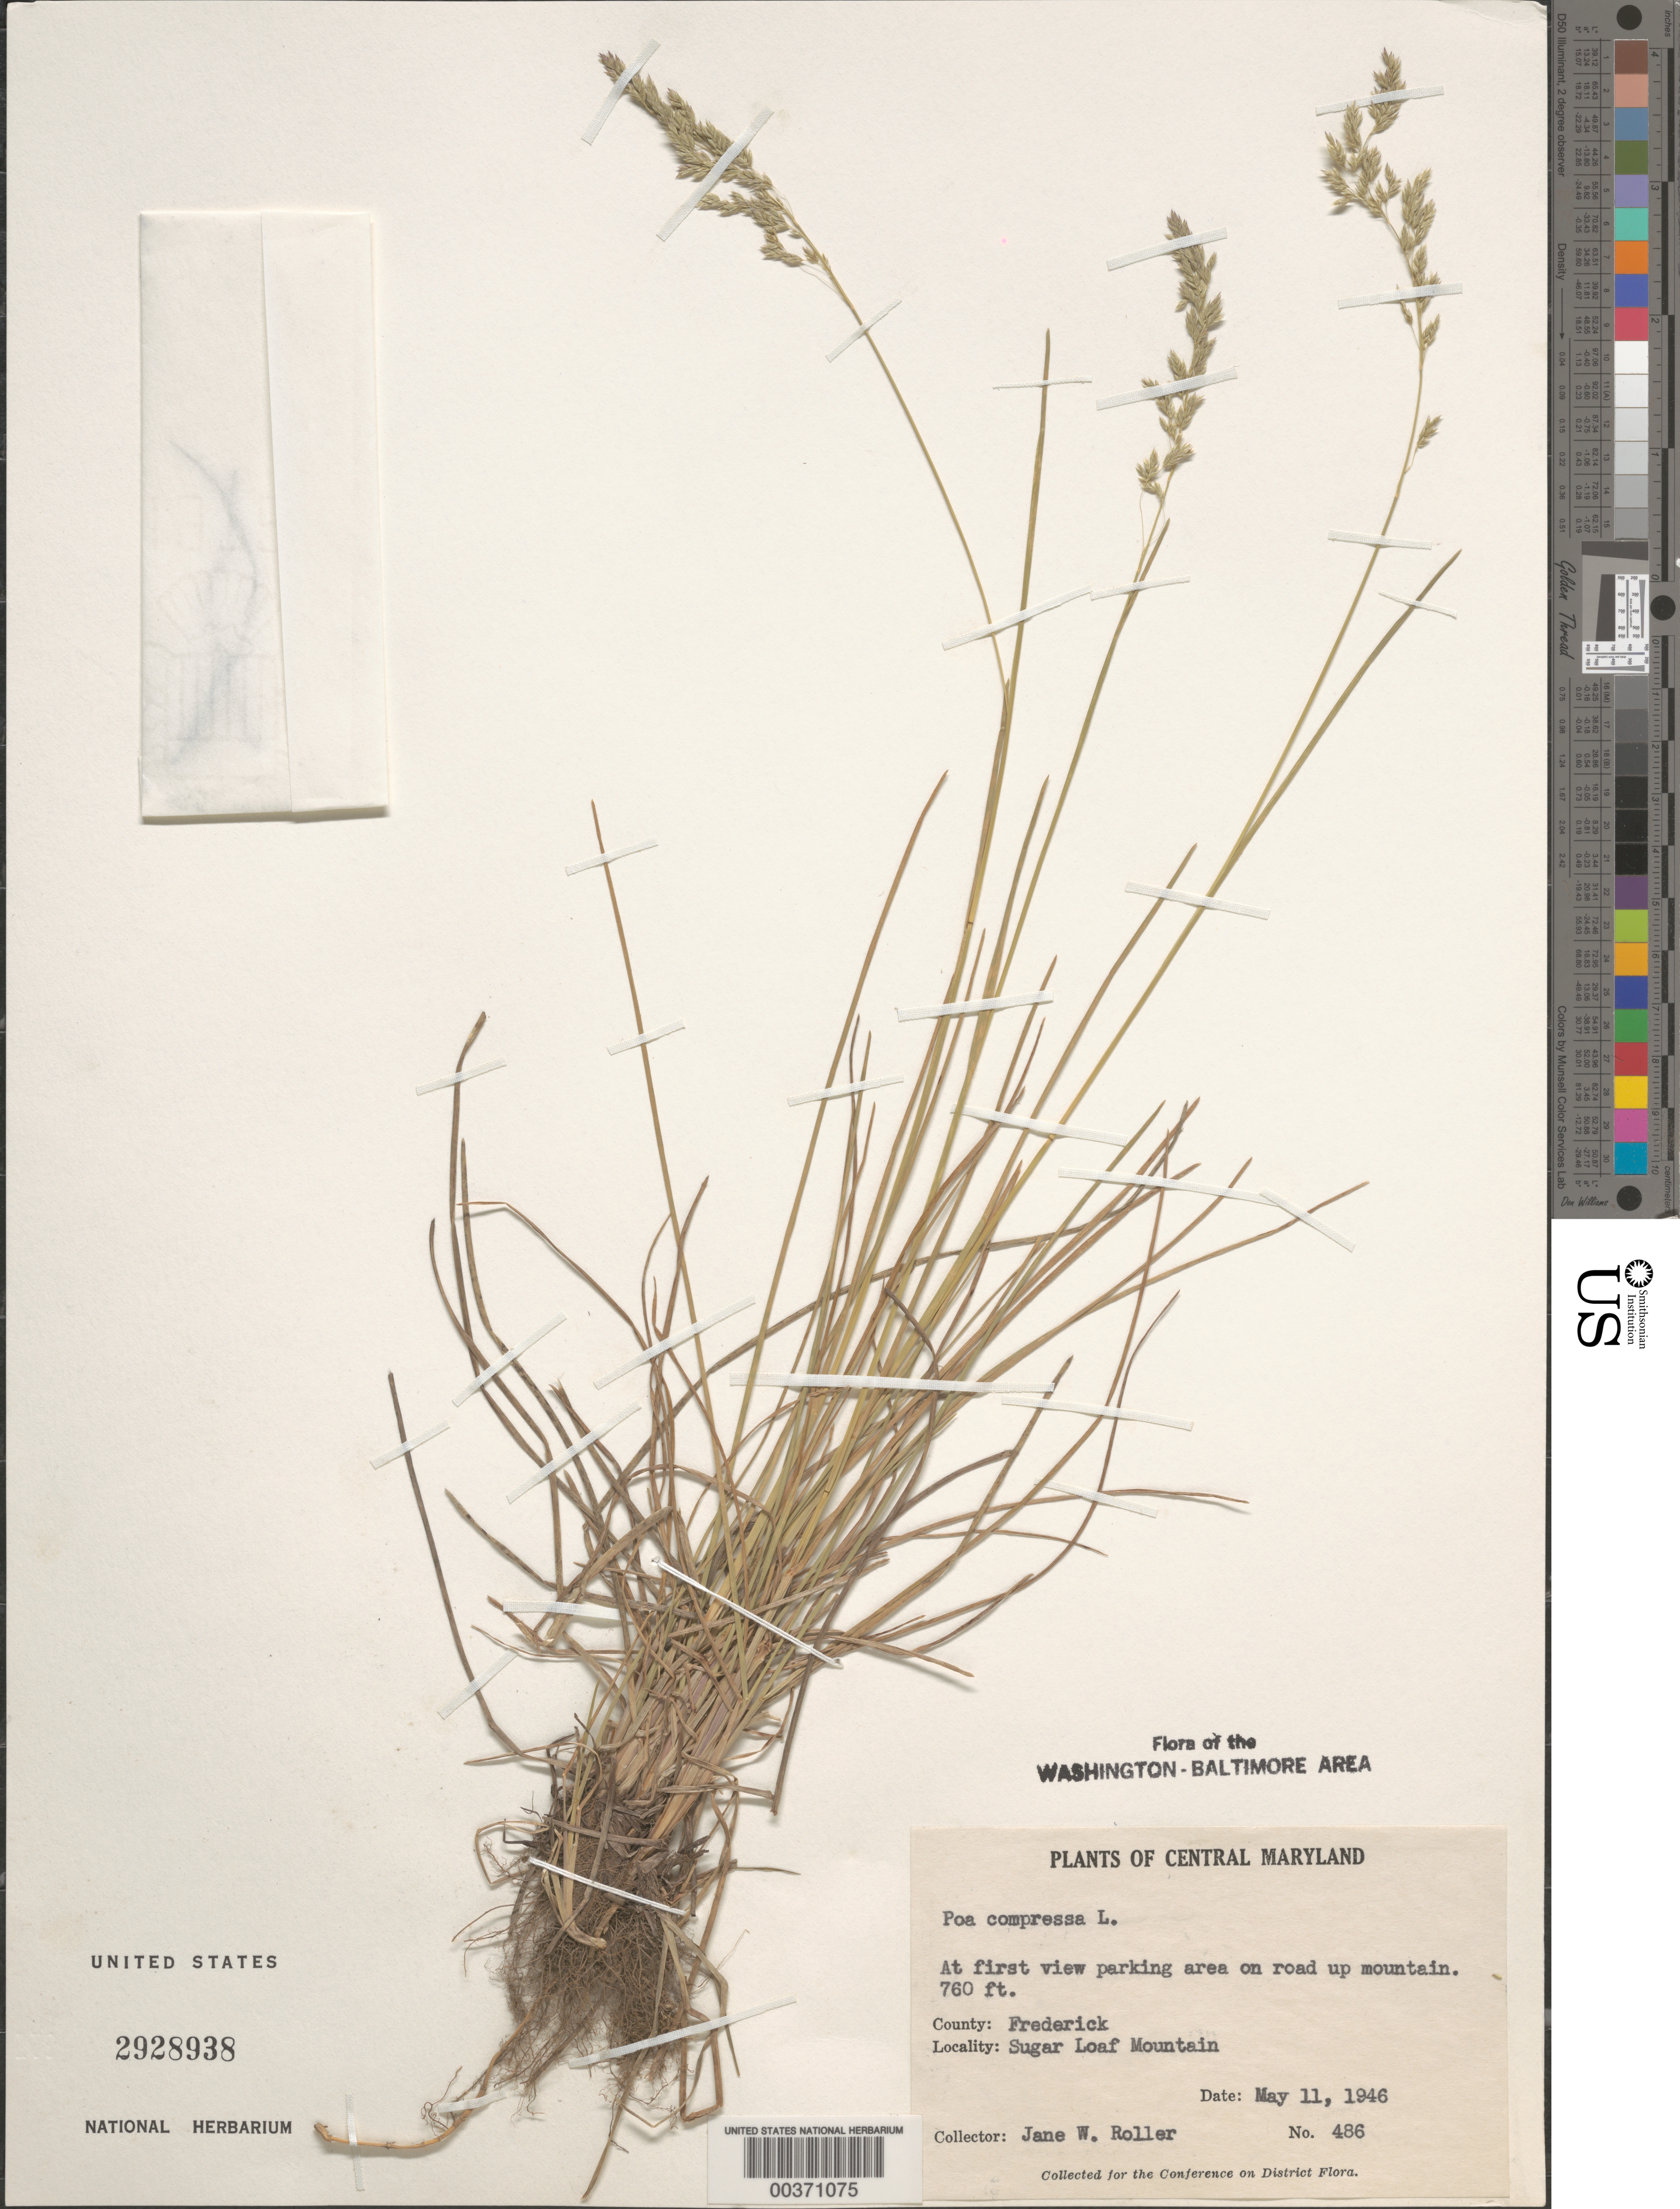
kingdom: Plantae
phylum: Tracheophyta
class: Liliopsida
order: Poales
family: Poaceae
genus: Poa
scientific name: Poa compressa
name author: L.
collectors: J. W. Roller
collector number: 486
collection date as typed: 11 May 1946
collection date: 1946-05-11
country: United States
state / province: Maryland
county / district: Frederick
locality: Sugar Loaf Mountain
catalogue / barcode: US 2928938